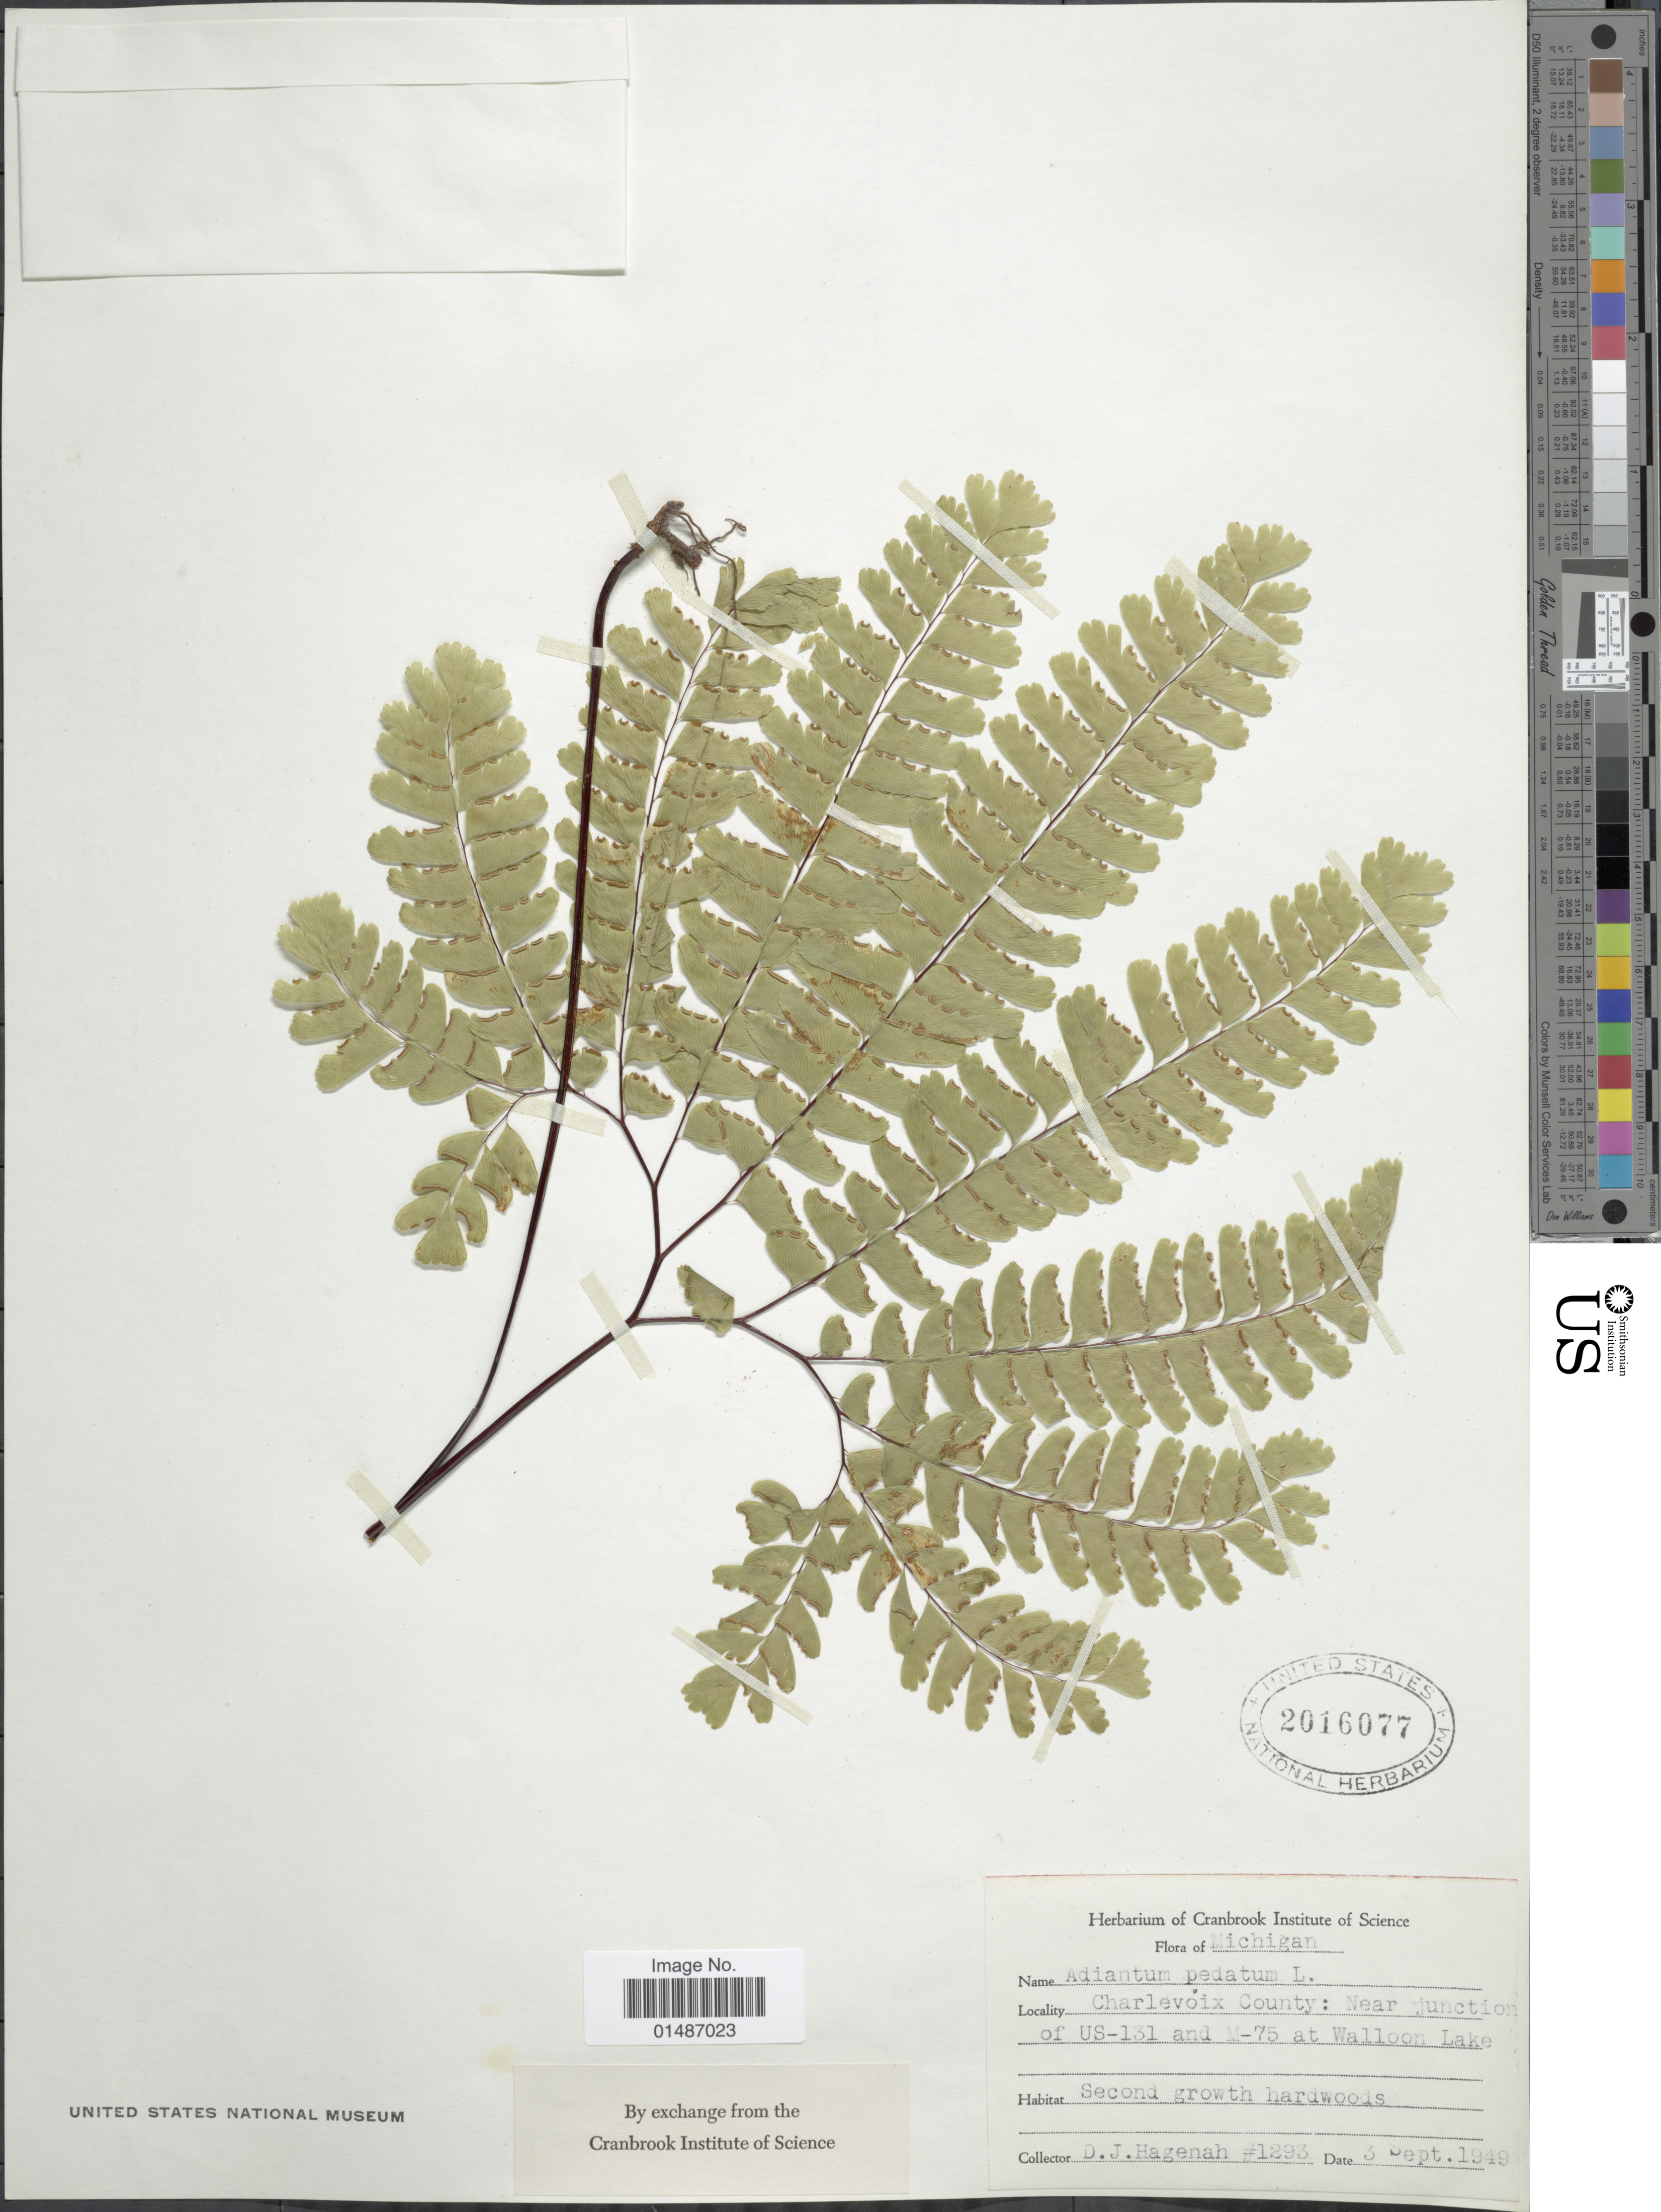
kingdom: Plantae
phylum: Tracheophyta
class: Polypodiopsida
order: Polypodiales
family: Pteridaceae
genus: Adiantum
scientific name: Adiantum pedatum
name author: L.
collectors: D. Hagenah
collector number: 1293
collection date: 1949-09-03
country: United States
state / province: Michigan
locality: Charlevoix County: Near junction of US-131 and M-75 at Walloon Lake.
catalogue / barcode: US 2016077